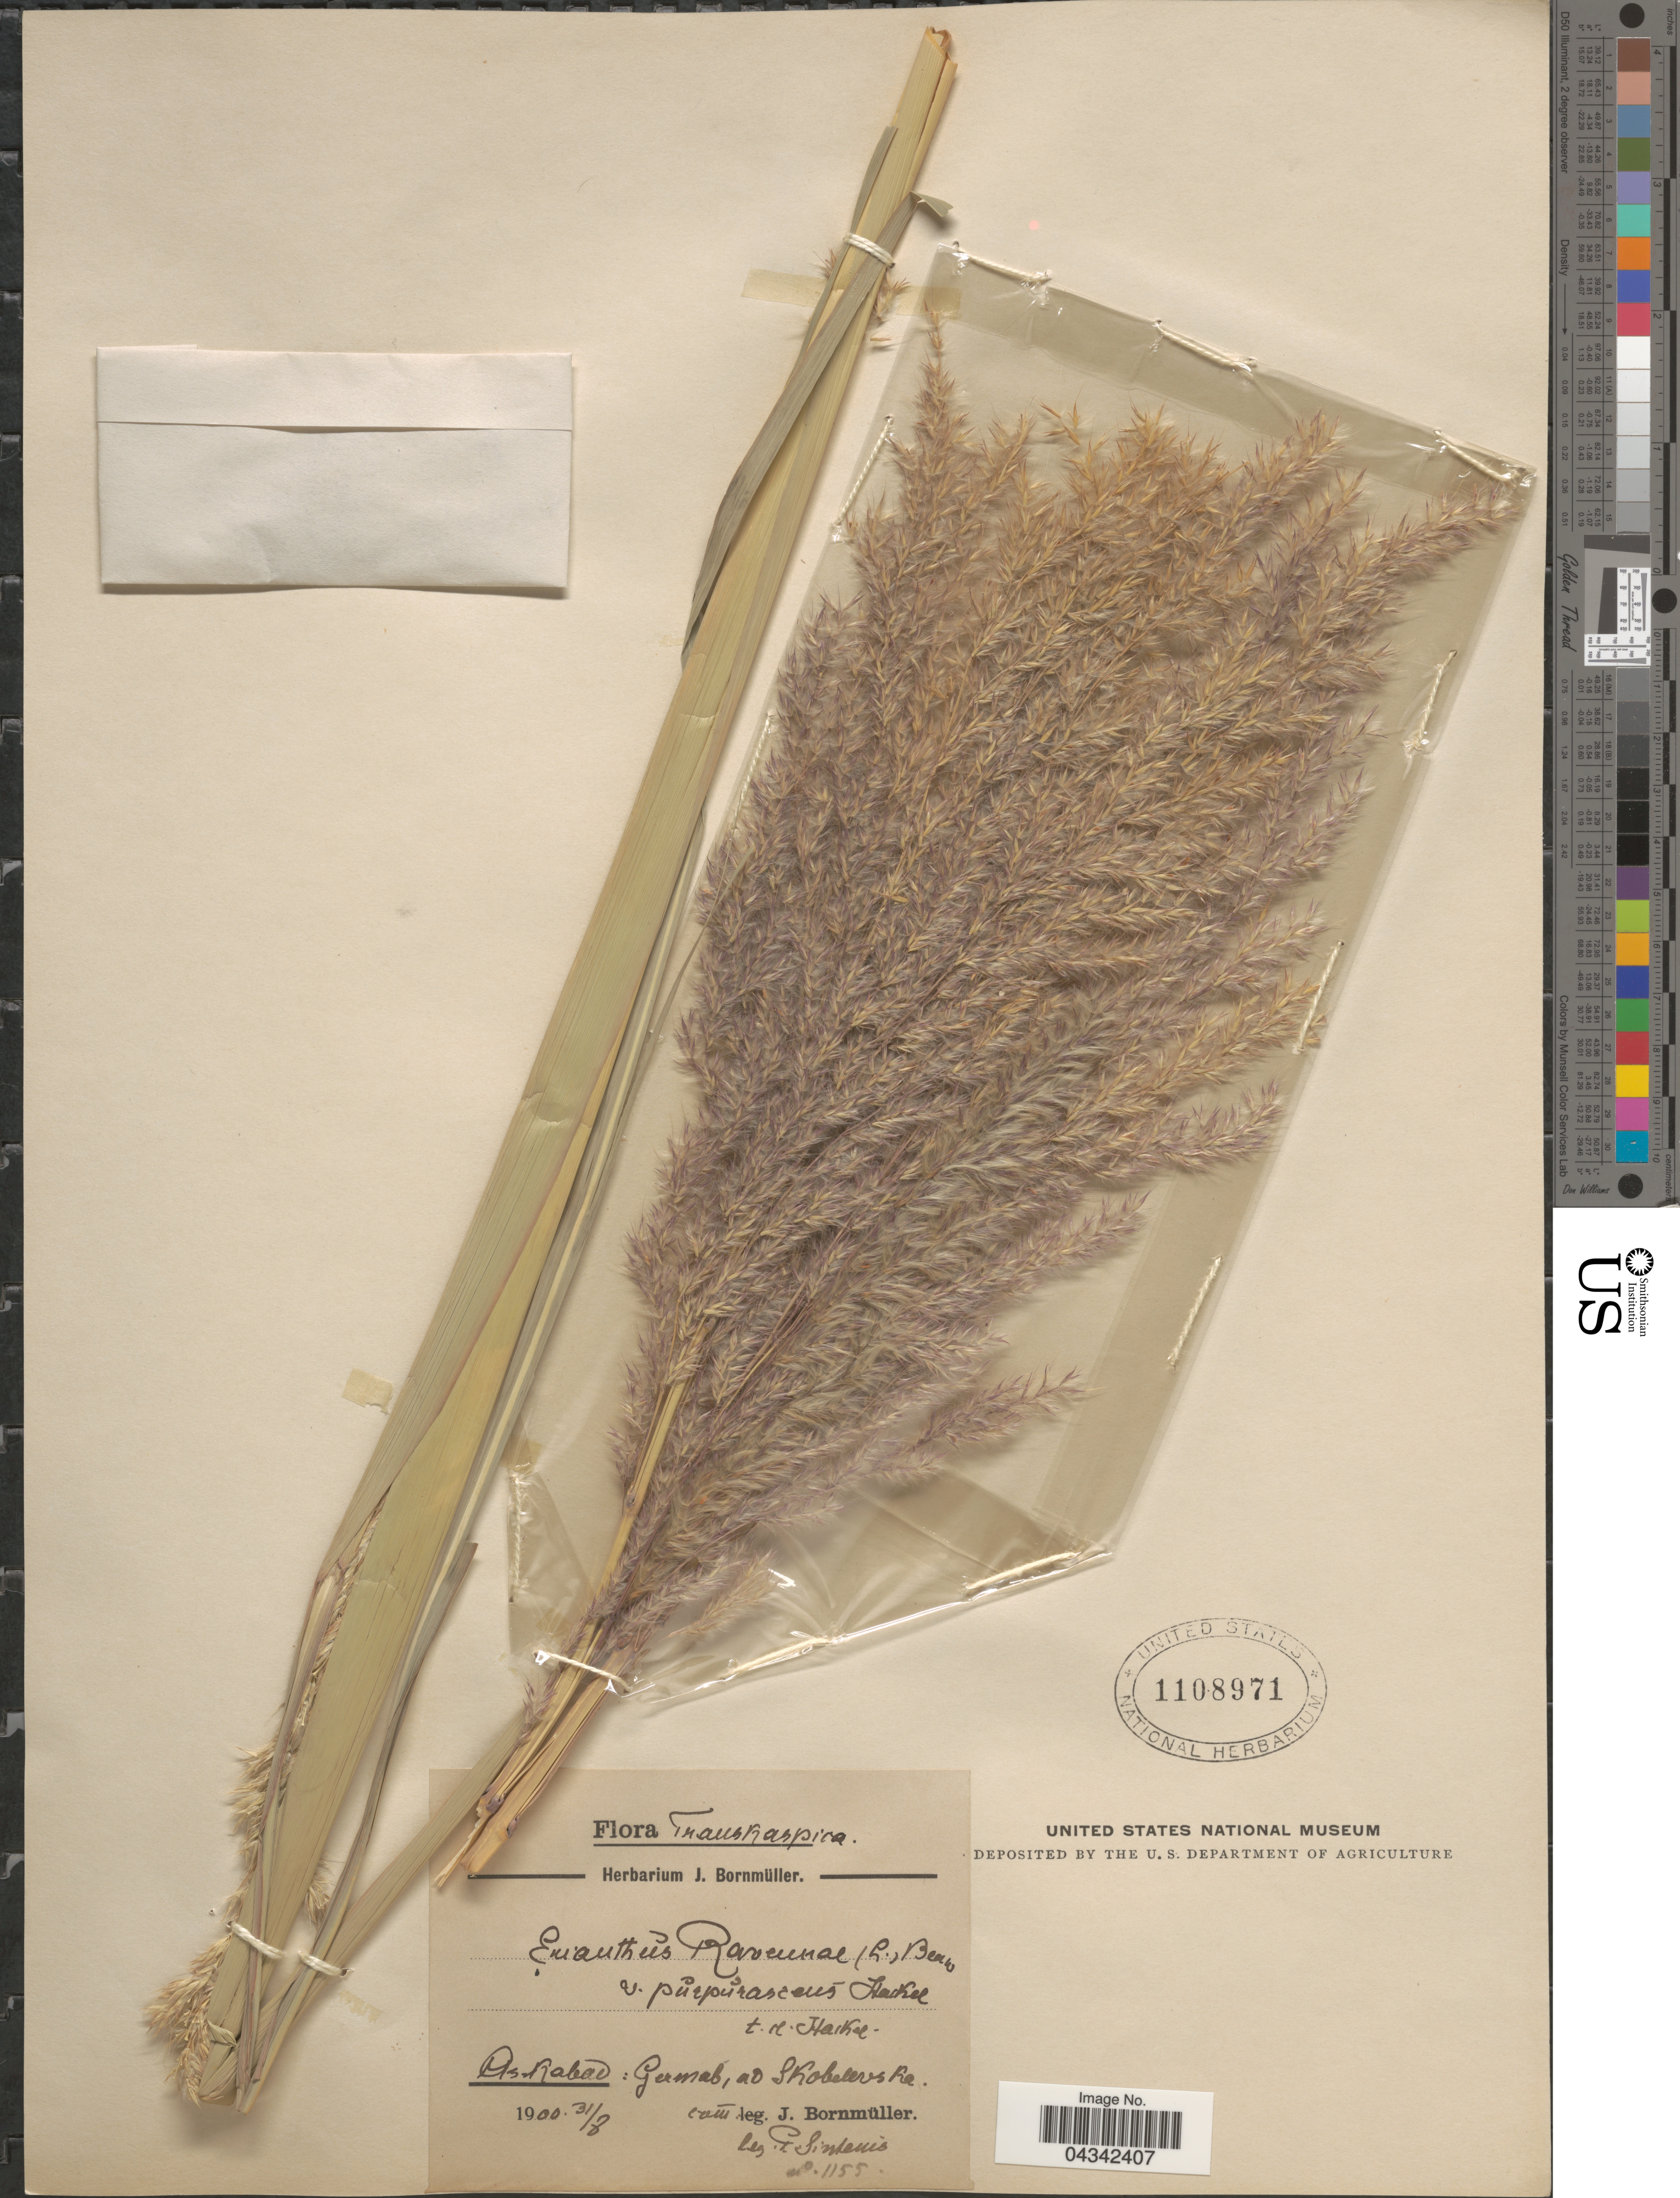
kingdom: Plantae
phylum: Tracheophyta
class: Liliopsida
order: Poales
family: Poaceae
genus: Tripidium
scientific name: Tripidium ravennae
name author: (L.) H. Scholz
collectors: P. Sintenis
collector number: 1155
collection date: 1900-08-31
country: Turkmenistan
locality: Transkaspica. Askabad: Germab, ad Skobelevska.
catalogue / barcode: US 1108971